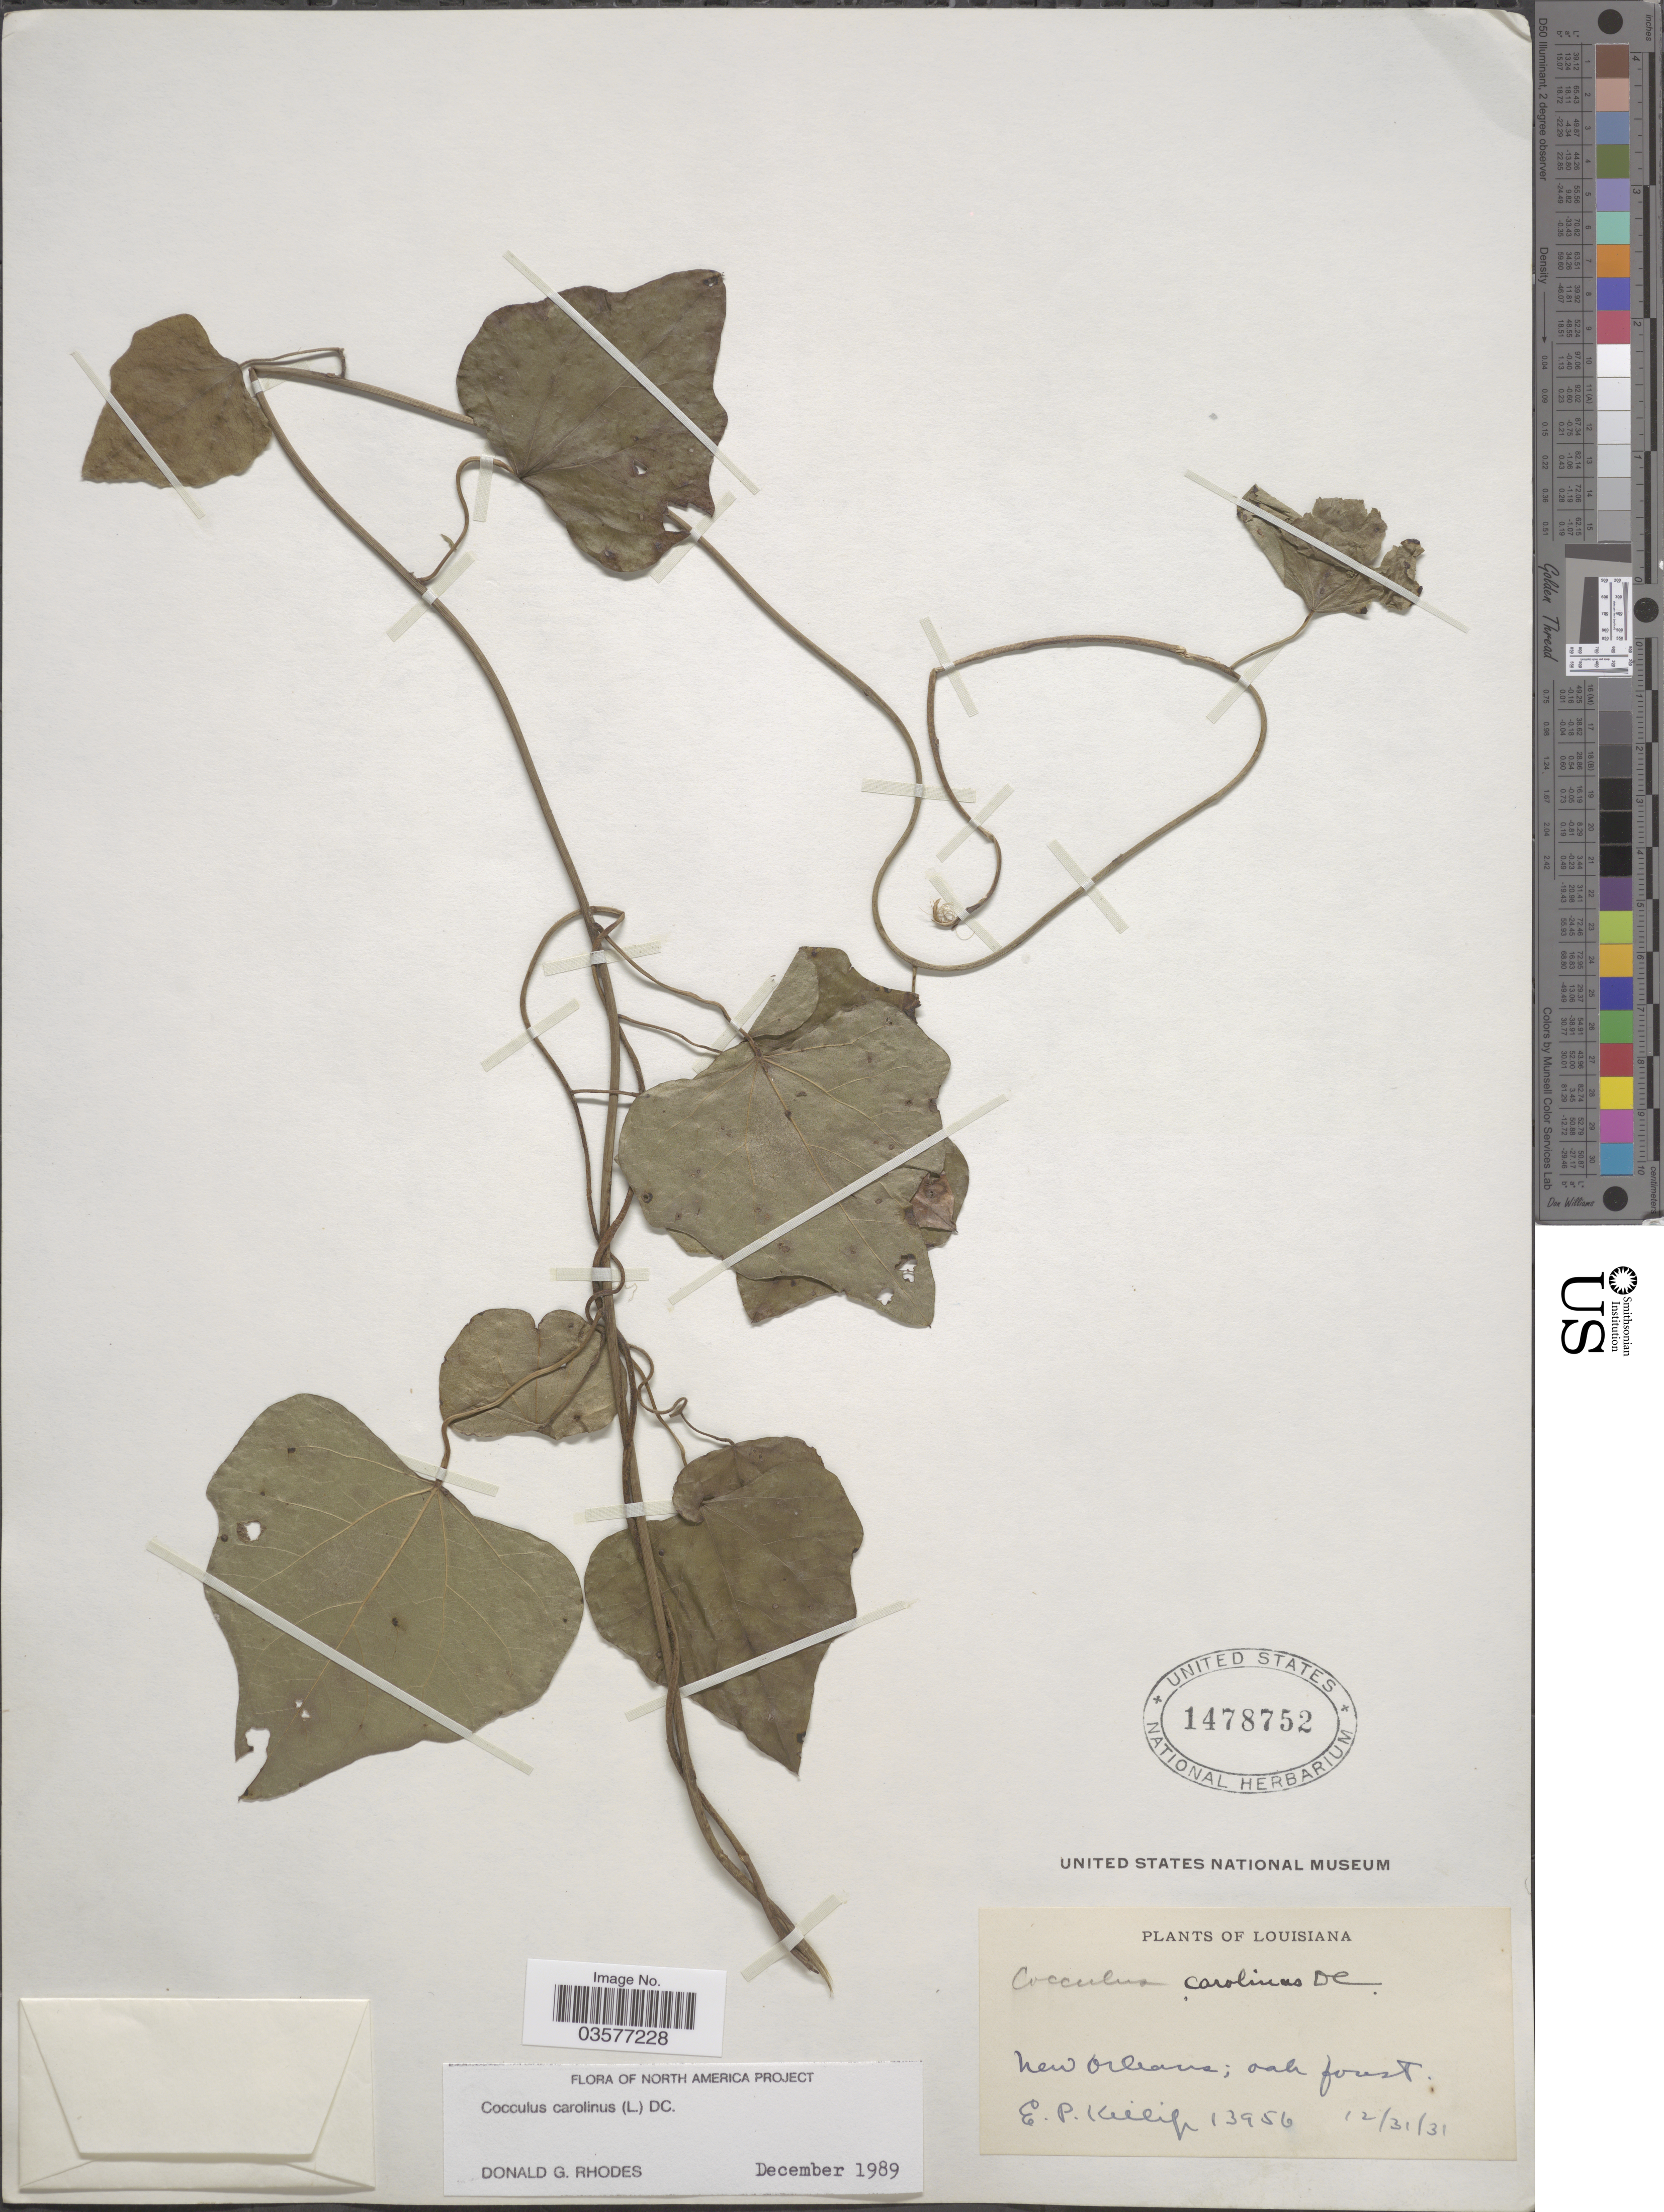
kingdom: Plantae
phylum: Tracheophyta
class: Magnoliopsida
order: Ranunculales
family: Menispermaceae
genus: Cocculus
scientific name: Cocculus carolinus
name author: (L.) DC.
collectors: E. P. Killip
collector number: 13956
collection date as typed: Transcribed d/m/y: 31/12/31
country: United States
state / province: Louisiana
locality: New Orleans.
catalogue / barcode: US 1478752